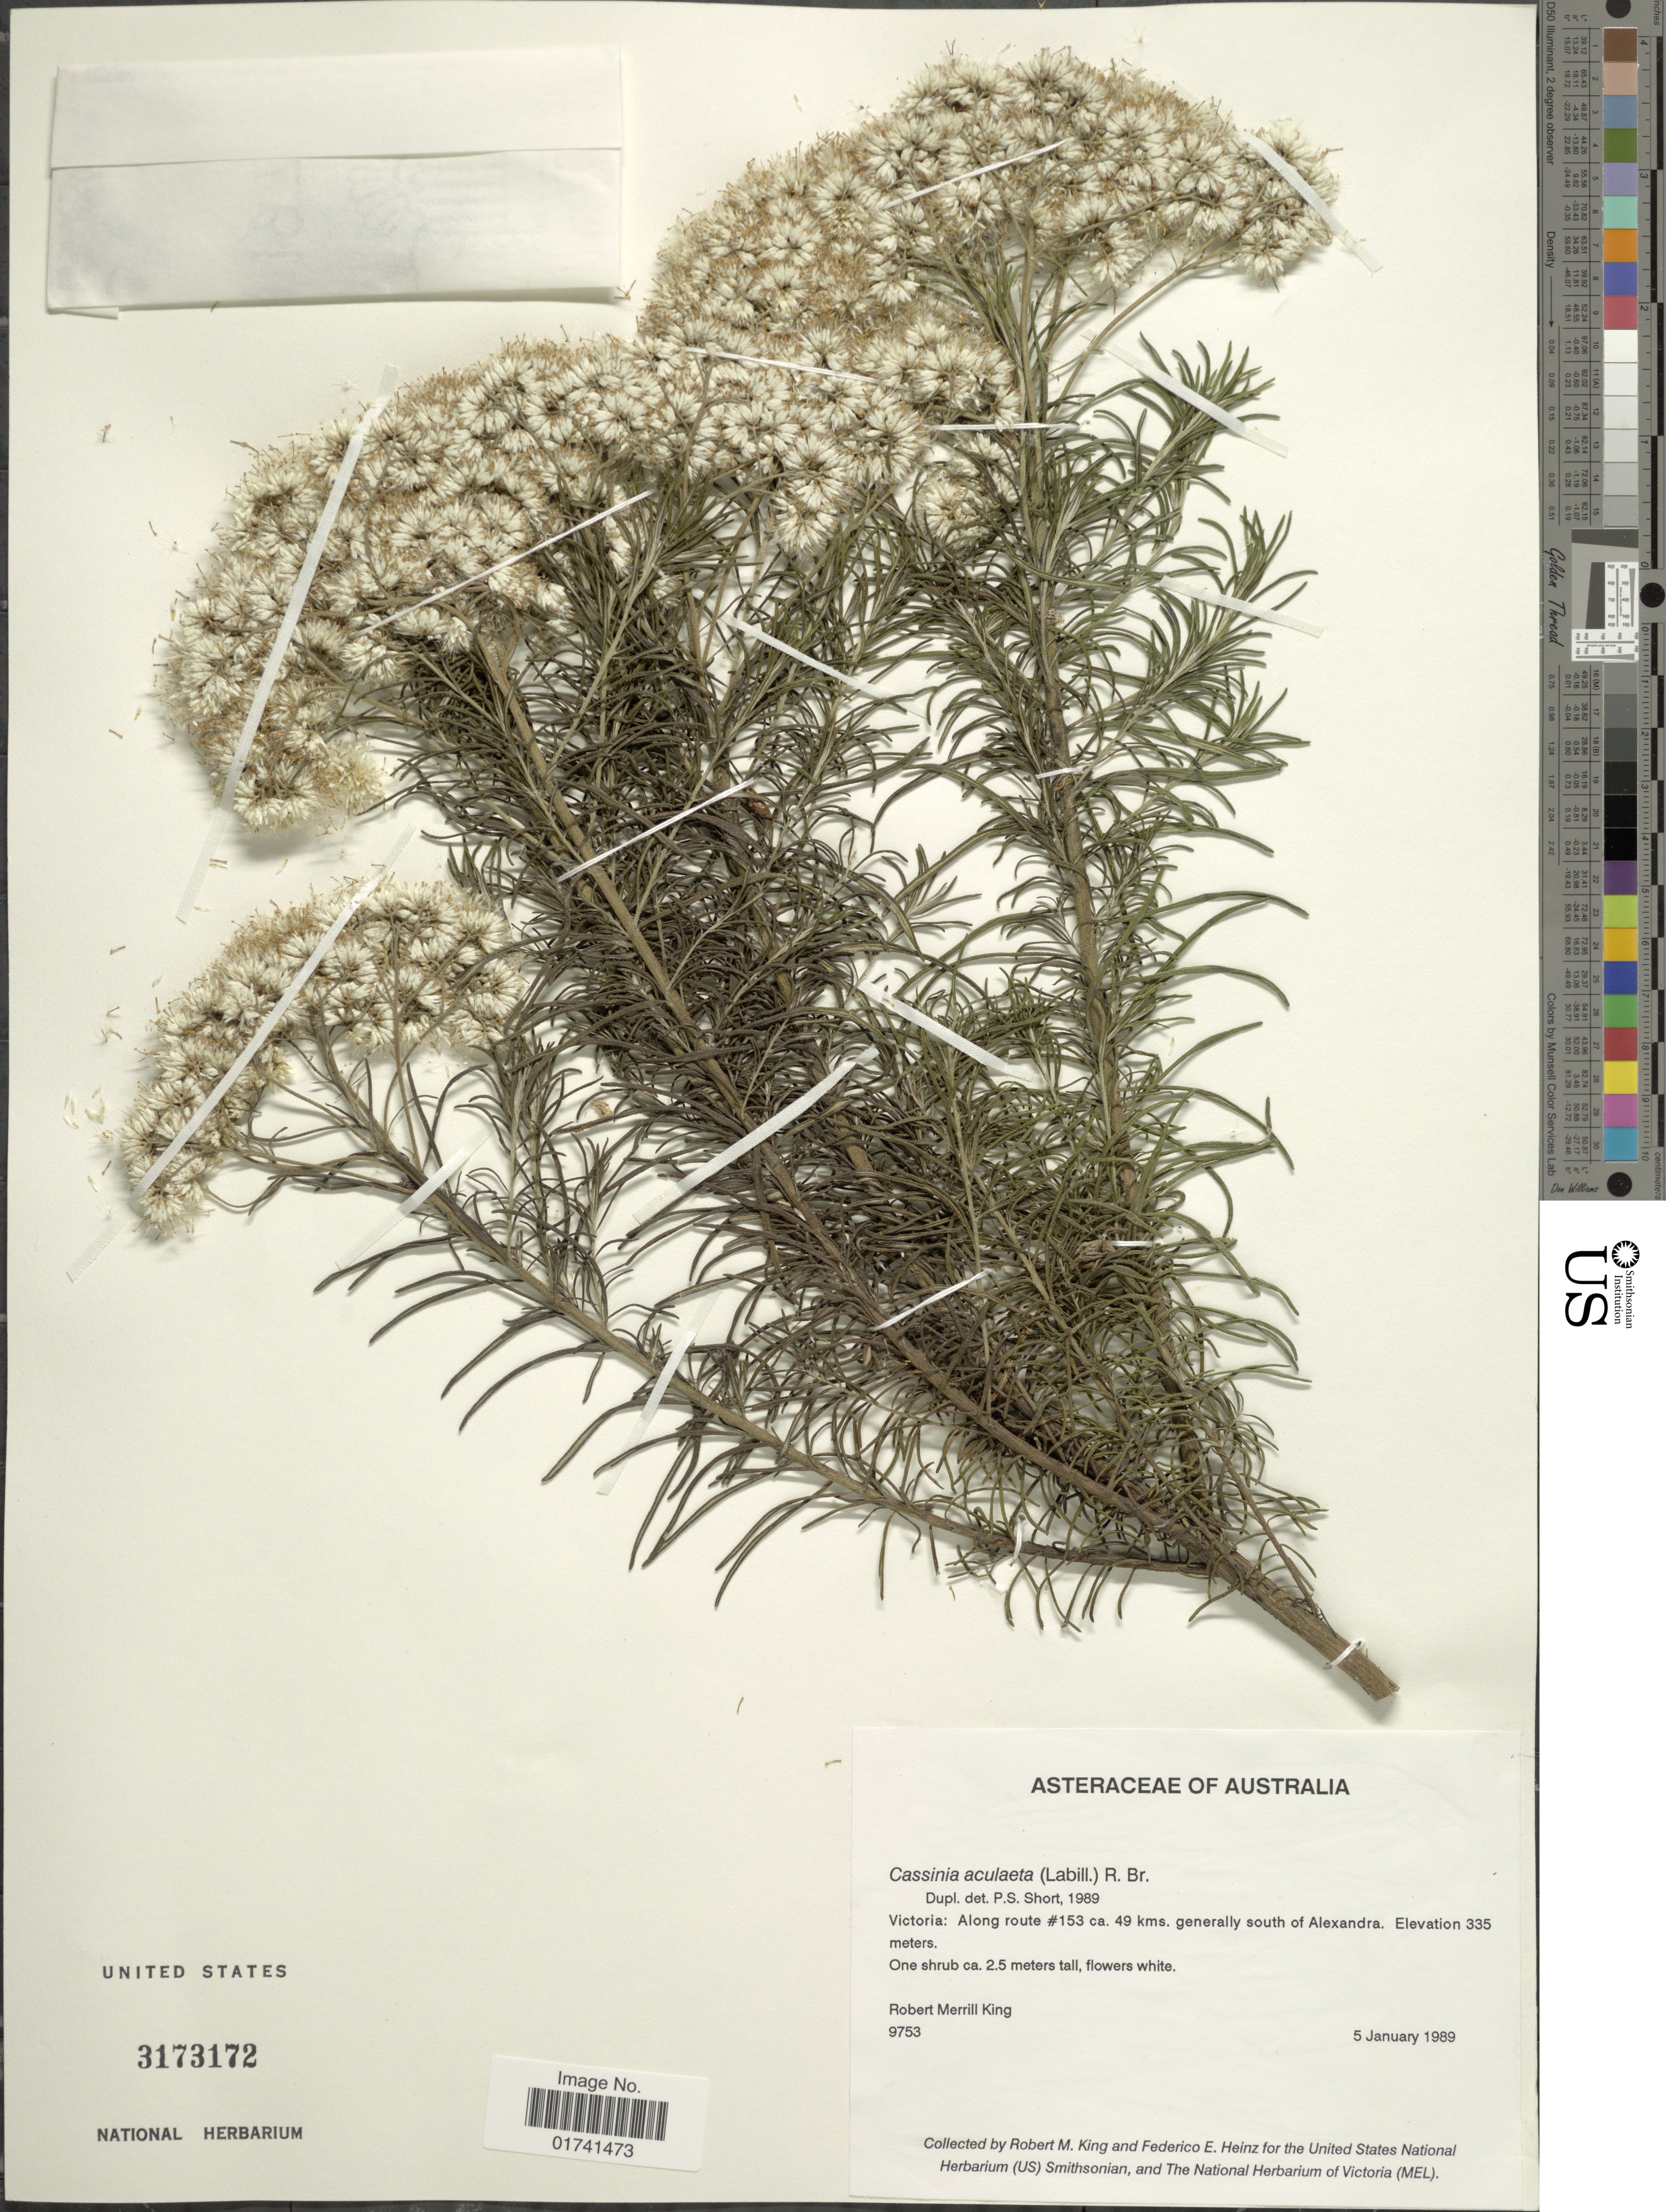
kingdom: Plantae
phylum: Tracheophyta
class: Magnoliopsida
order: Asterales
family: Asteraceae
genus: Cassinia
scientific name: Cassinia aculeata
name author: (Labill.) R. Br.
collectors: R. M. King & F. Heinz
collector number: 9753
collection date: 1989-01-05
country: Australia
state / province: Victoria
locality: Victoria: along route #153 ca. 49kms. generally south of Alexandra.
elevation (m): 335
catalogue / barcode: US 3173172